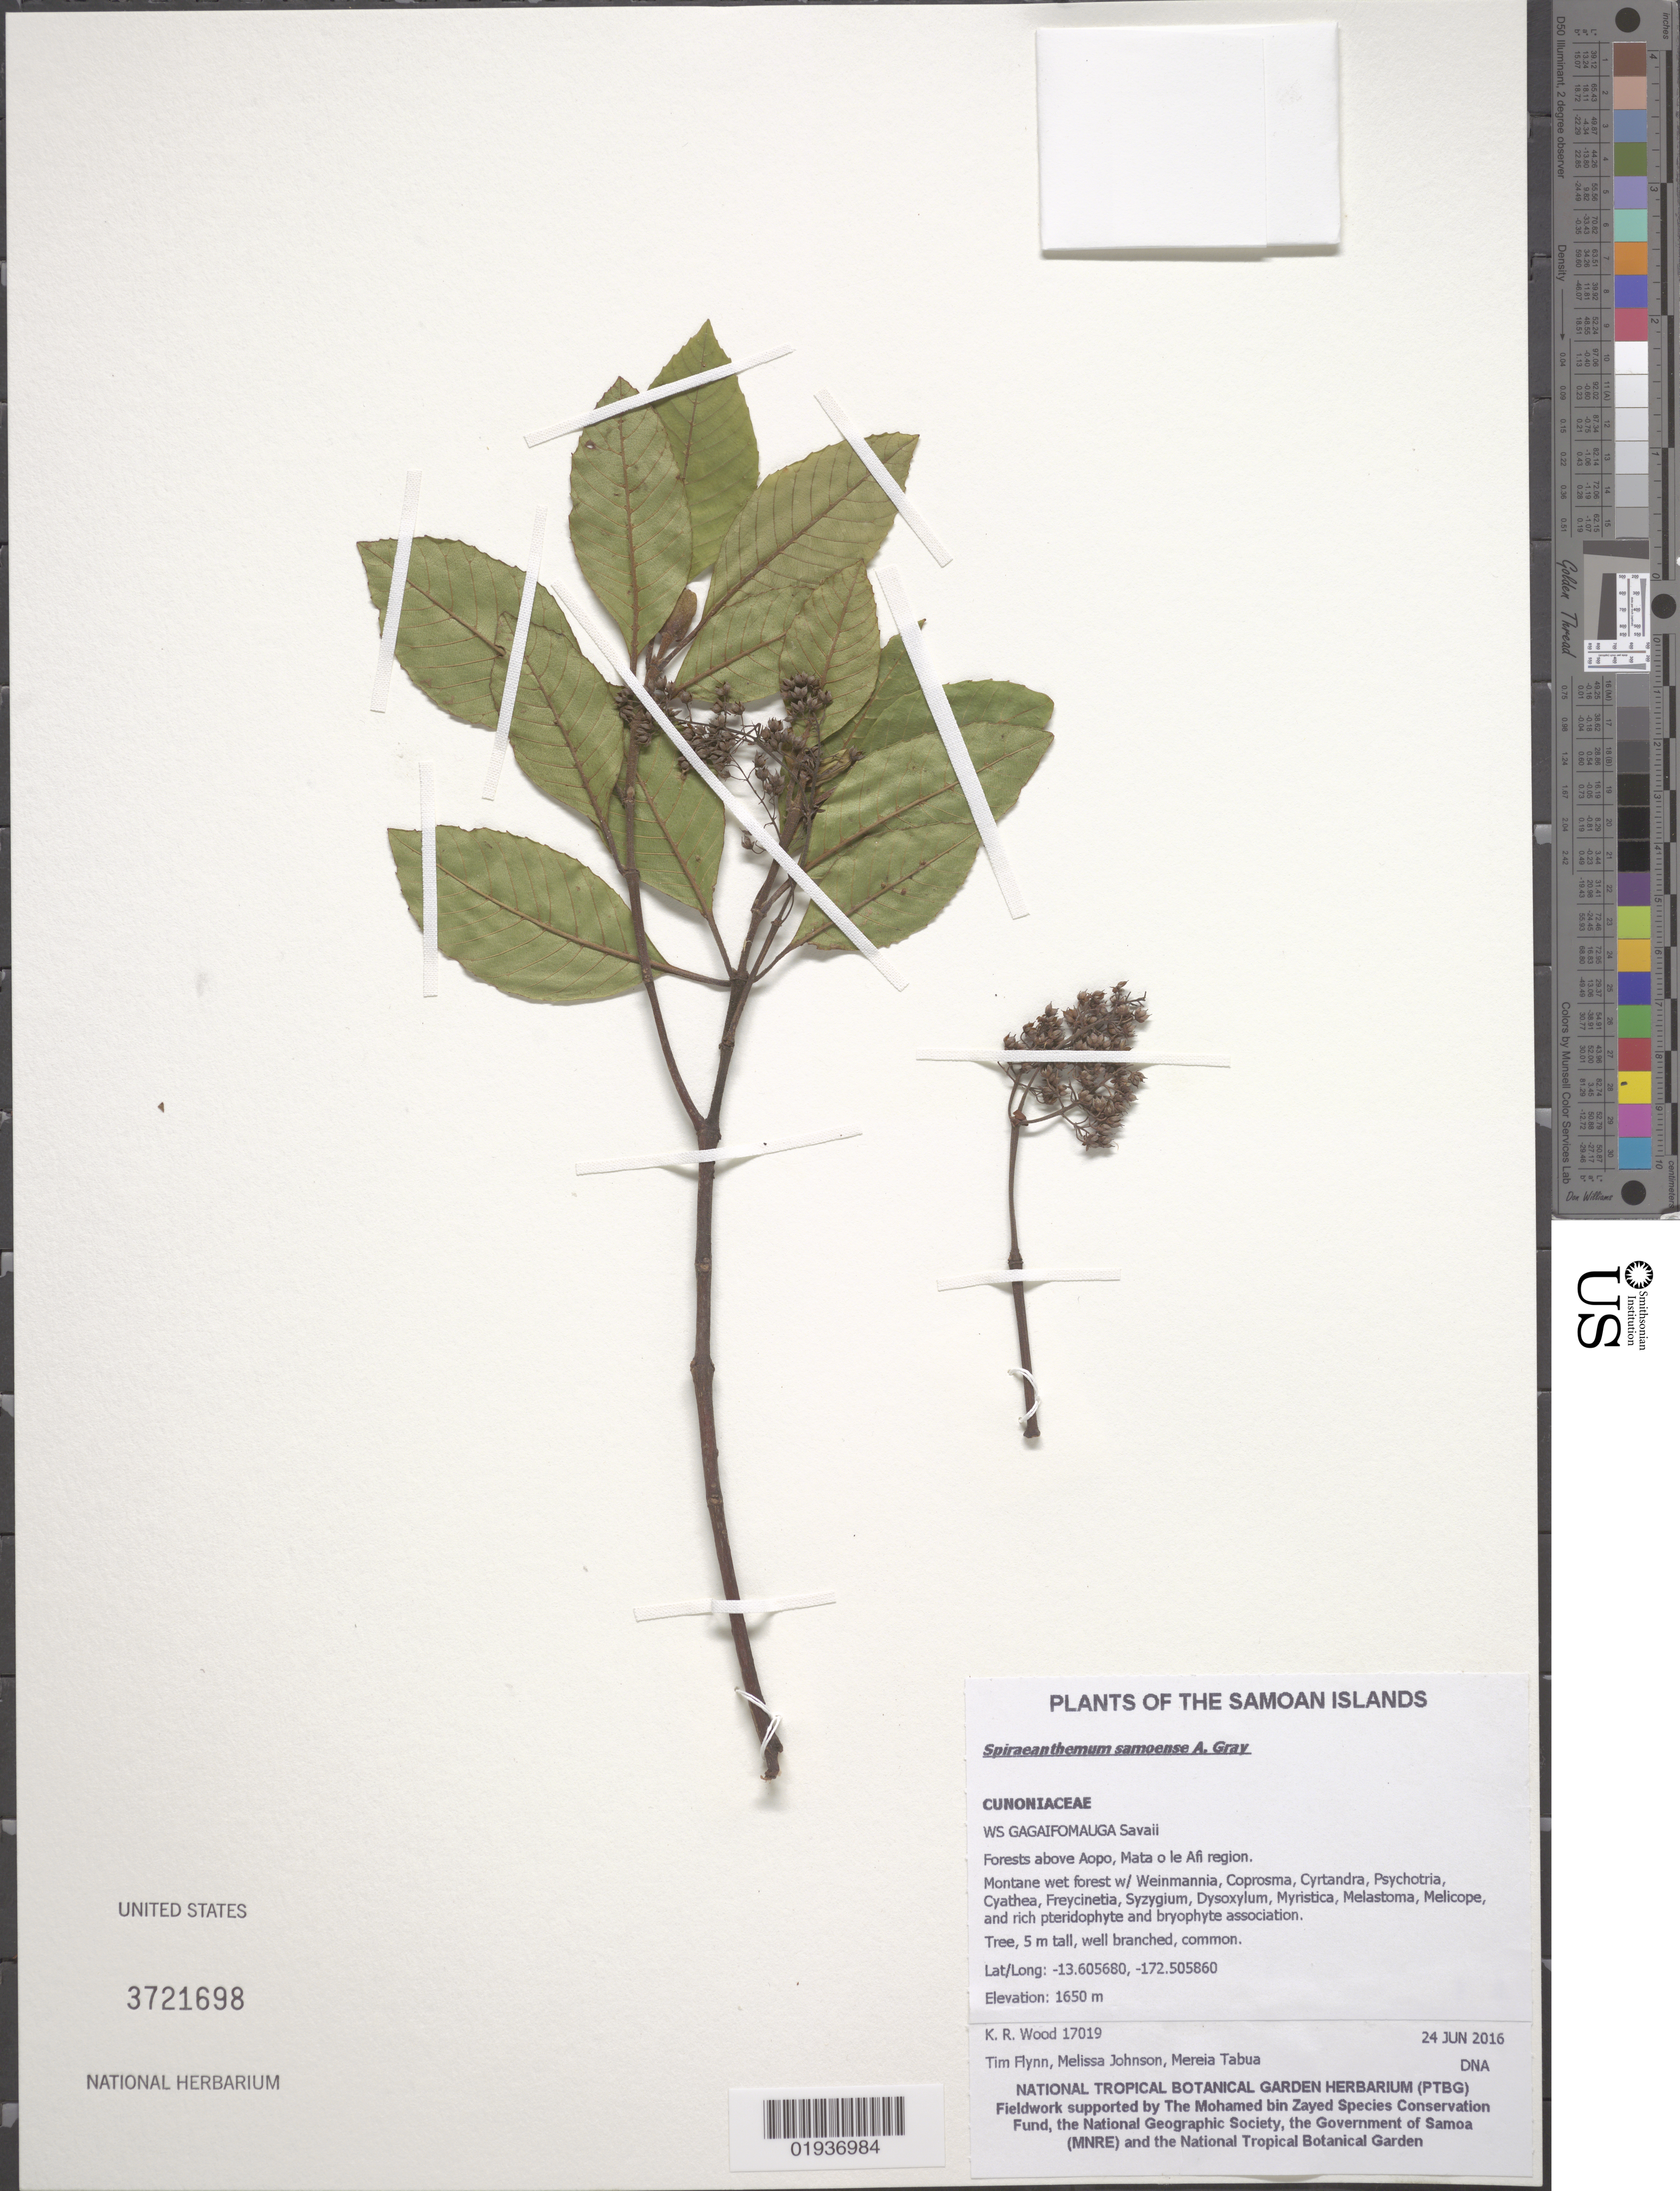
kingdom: Plantae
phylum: Tracheophyta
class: Magnoliopsida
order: Oxalidales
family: Cunoniaceae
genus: Spiraeanthemum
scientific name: Spiraeanthemum samoense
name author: A. Gray in Wilkes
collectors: T. W. Flynn, K. R. Wood, M. Johnson & M. Tabua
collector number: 17109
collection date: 2016-06-24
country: Samoa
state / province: Gagaifomauga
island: Savai'i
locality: Gagaifomauga District, forests above Aopo, Mata o le Afi region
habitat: Montane wet forest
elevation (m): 1650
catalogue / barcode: US 3721698